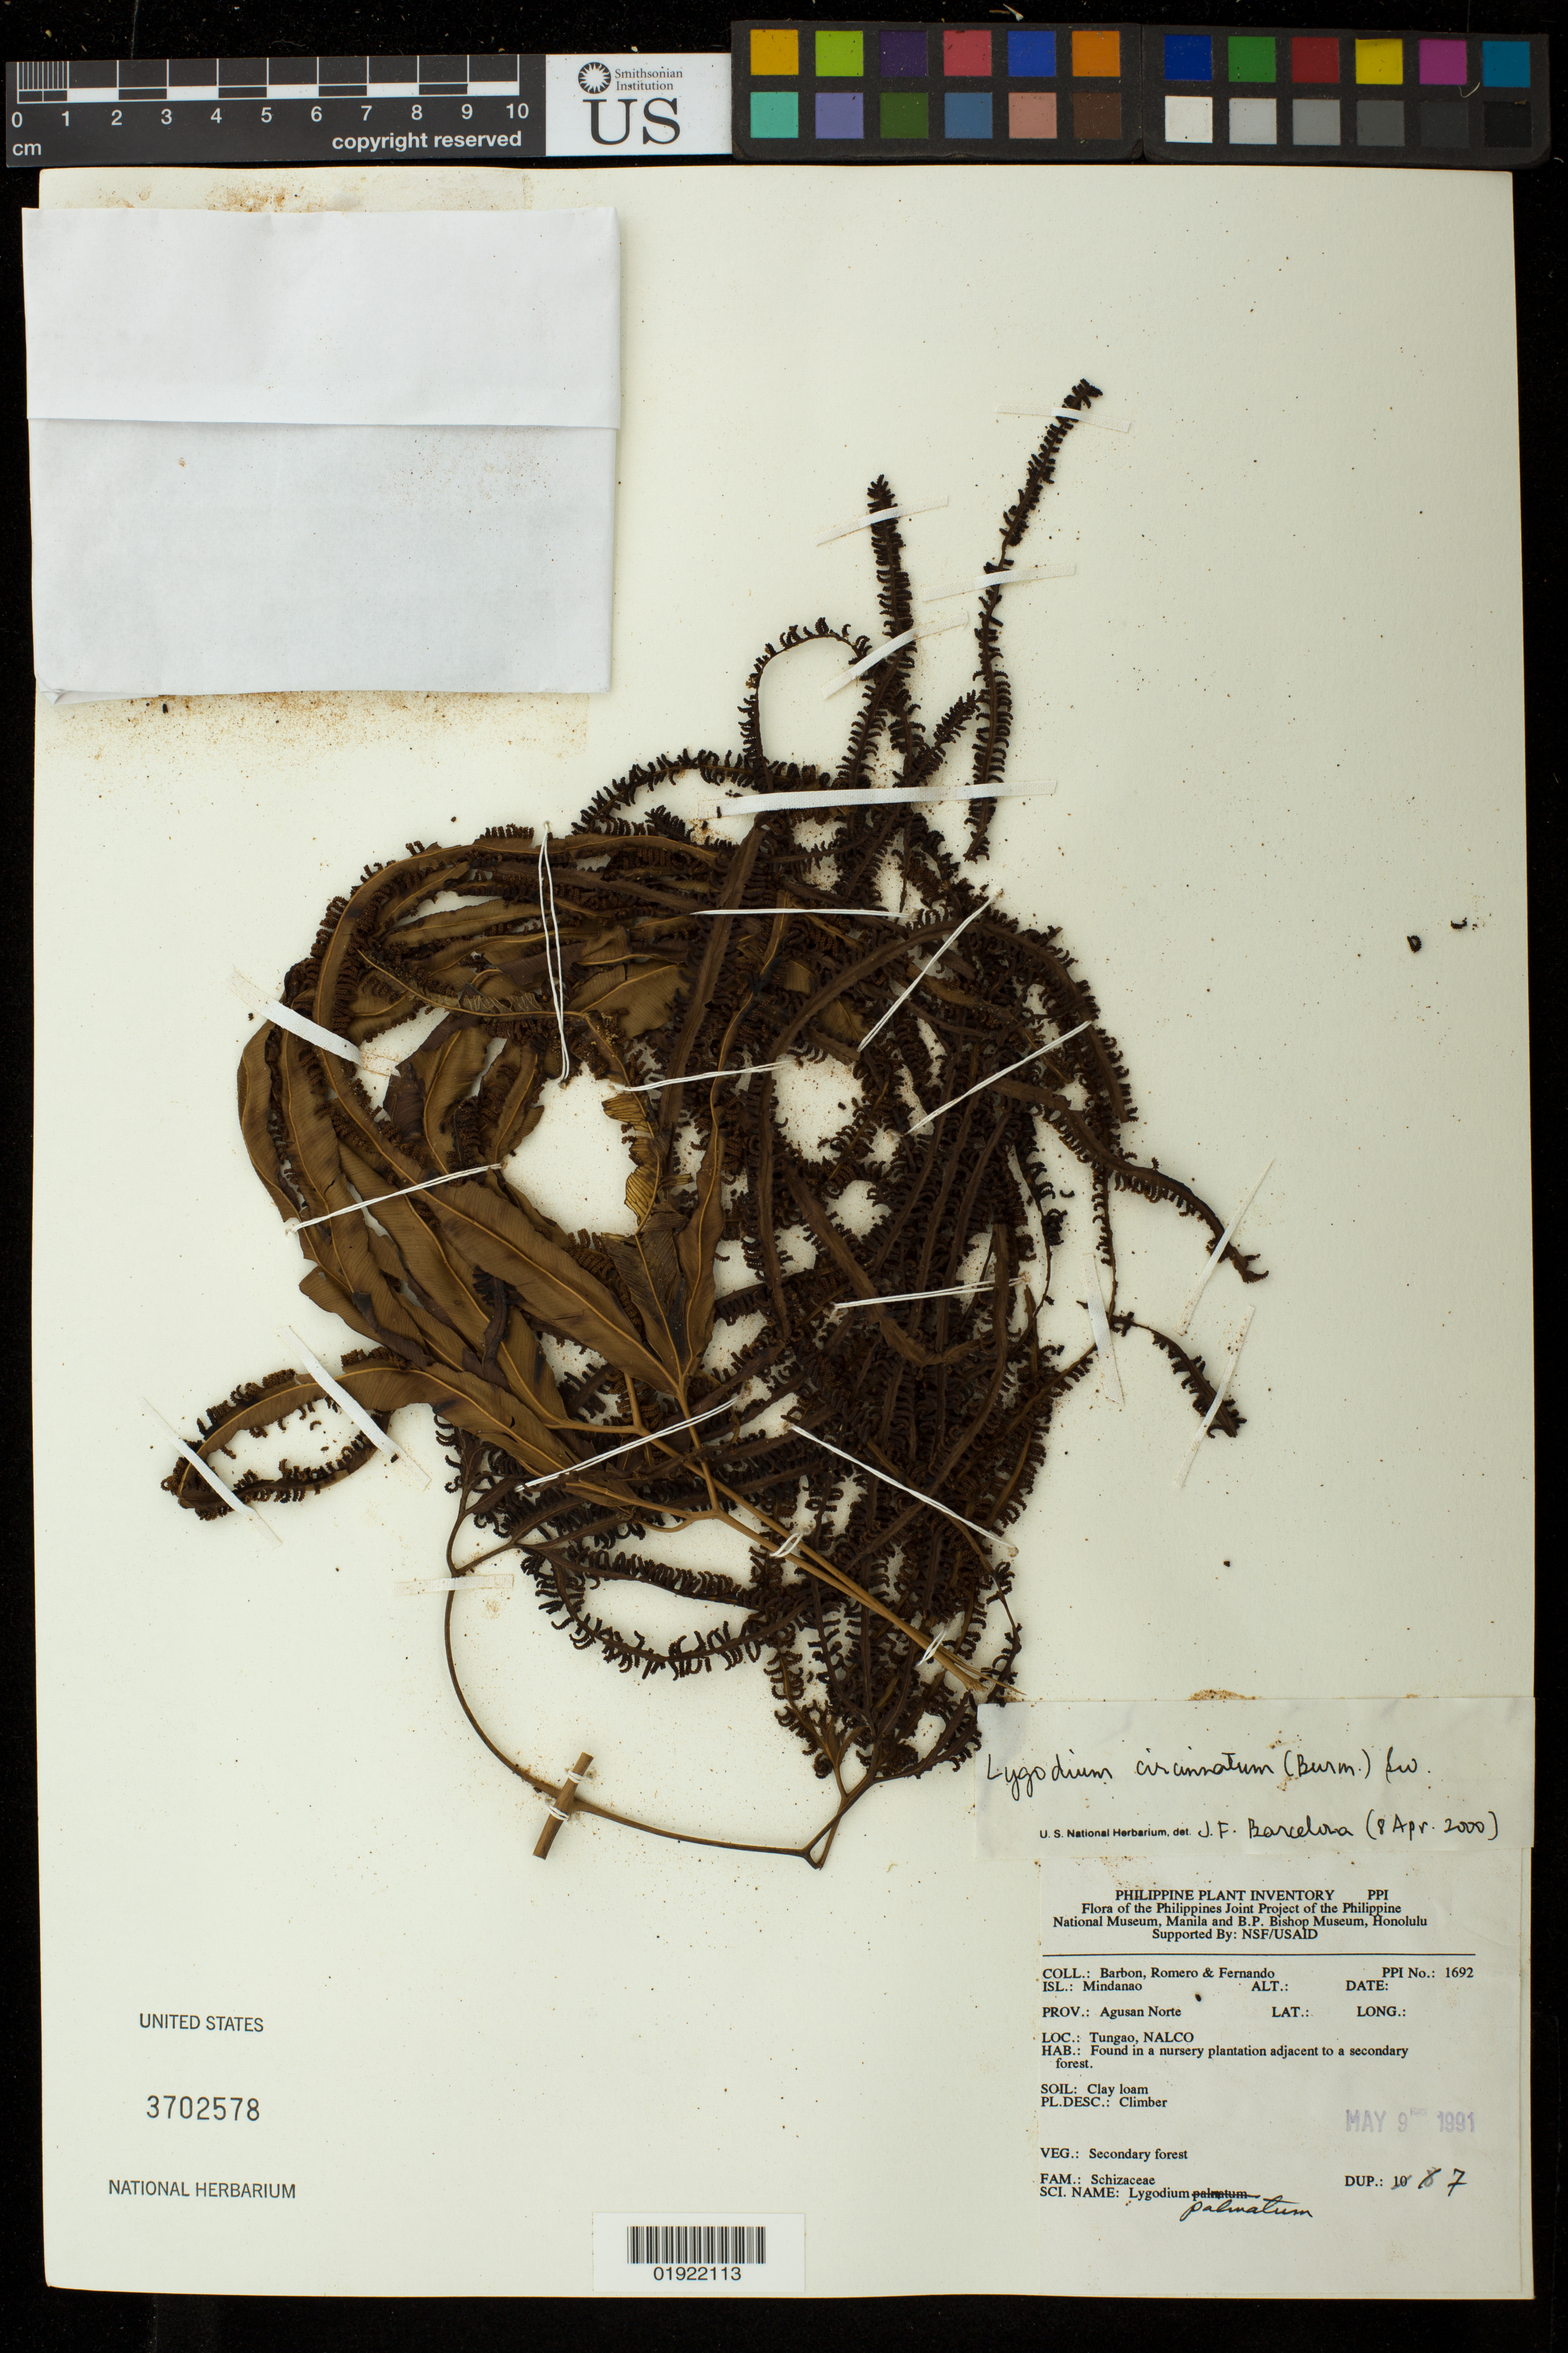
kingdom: Plantae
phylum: Tracheophyta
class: Polypodiopsida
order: Schizaeales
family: Lygodiaceae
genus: Lygodium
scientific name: Lygodium circinnatum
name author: (Burm.) Sw.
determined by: Barcelona, J. F.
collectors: E. Barbon, -. Romero & -- Fernando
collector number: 1692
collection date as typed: May 9, 1991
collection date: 1991-05-09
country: Philippines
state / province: Caraga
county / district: Agusan del Norte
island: Mindanao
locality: Tungao, nalco, found in a nursery plantation adjacent to a secondary forest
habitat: soil: clay loam, secondary forest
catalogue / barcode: US 3702578